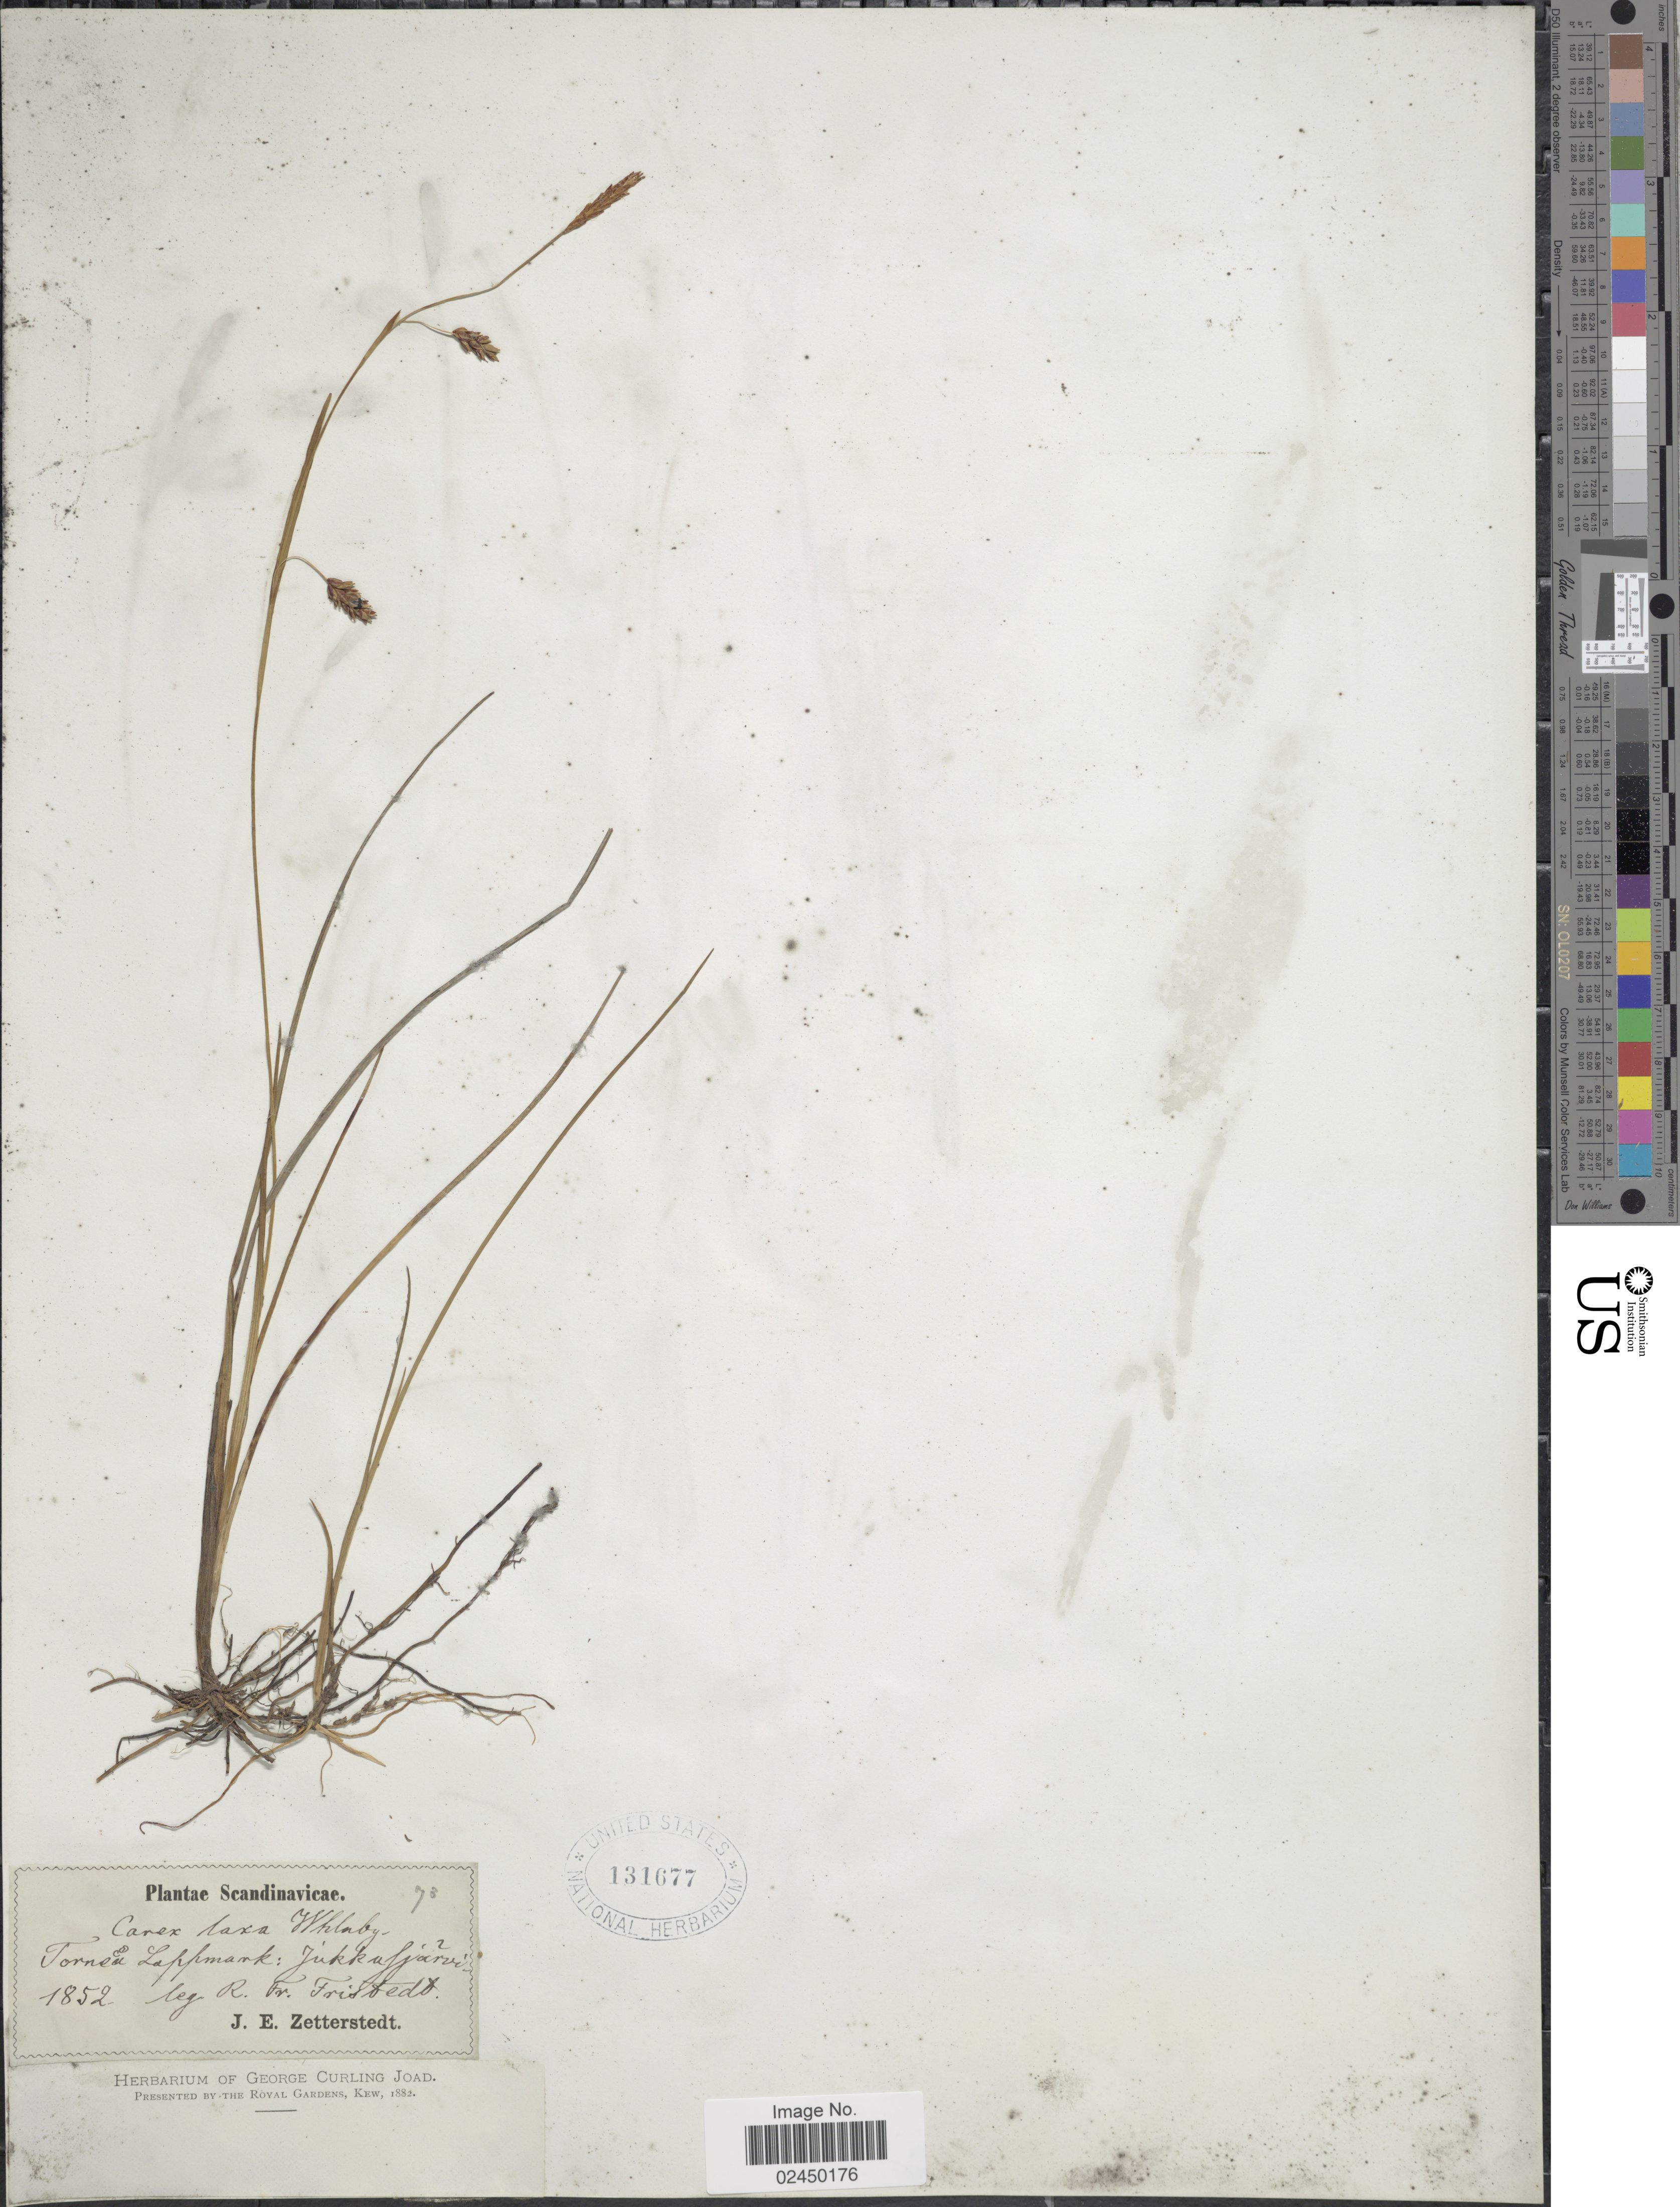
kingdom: Plantae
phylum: Tracheophyta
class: Liliopsida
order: Poales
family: Cyperaceae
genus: Carex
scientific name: Carex laxa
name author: Wahlenb.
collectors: R. Fristedt & J.E. Zetterstedt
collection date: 1852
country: Sweden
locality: Scandinavicae, Tornea Lappmark: Jukkafjärvi [= Jukkasjarvi]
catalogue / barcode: US 131677